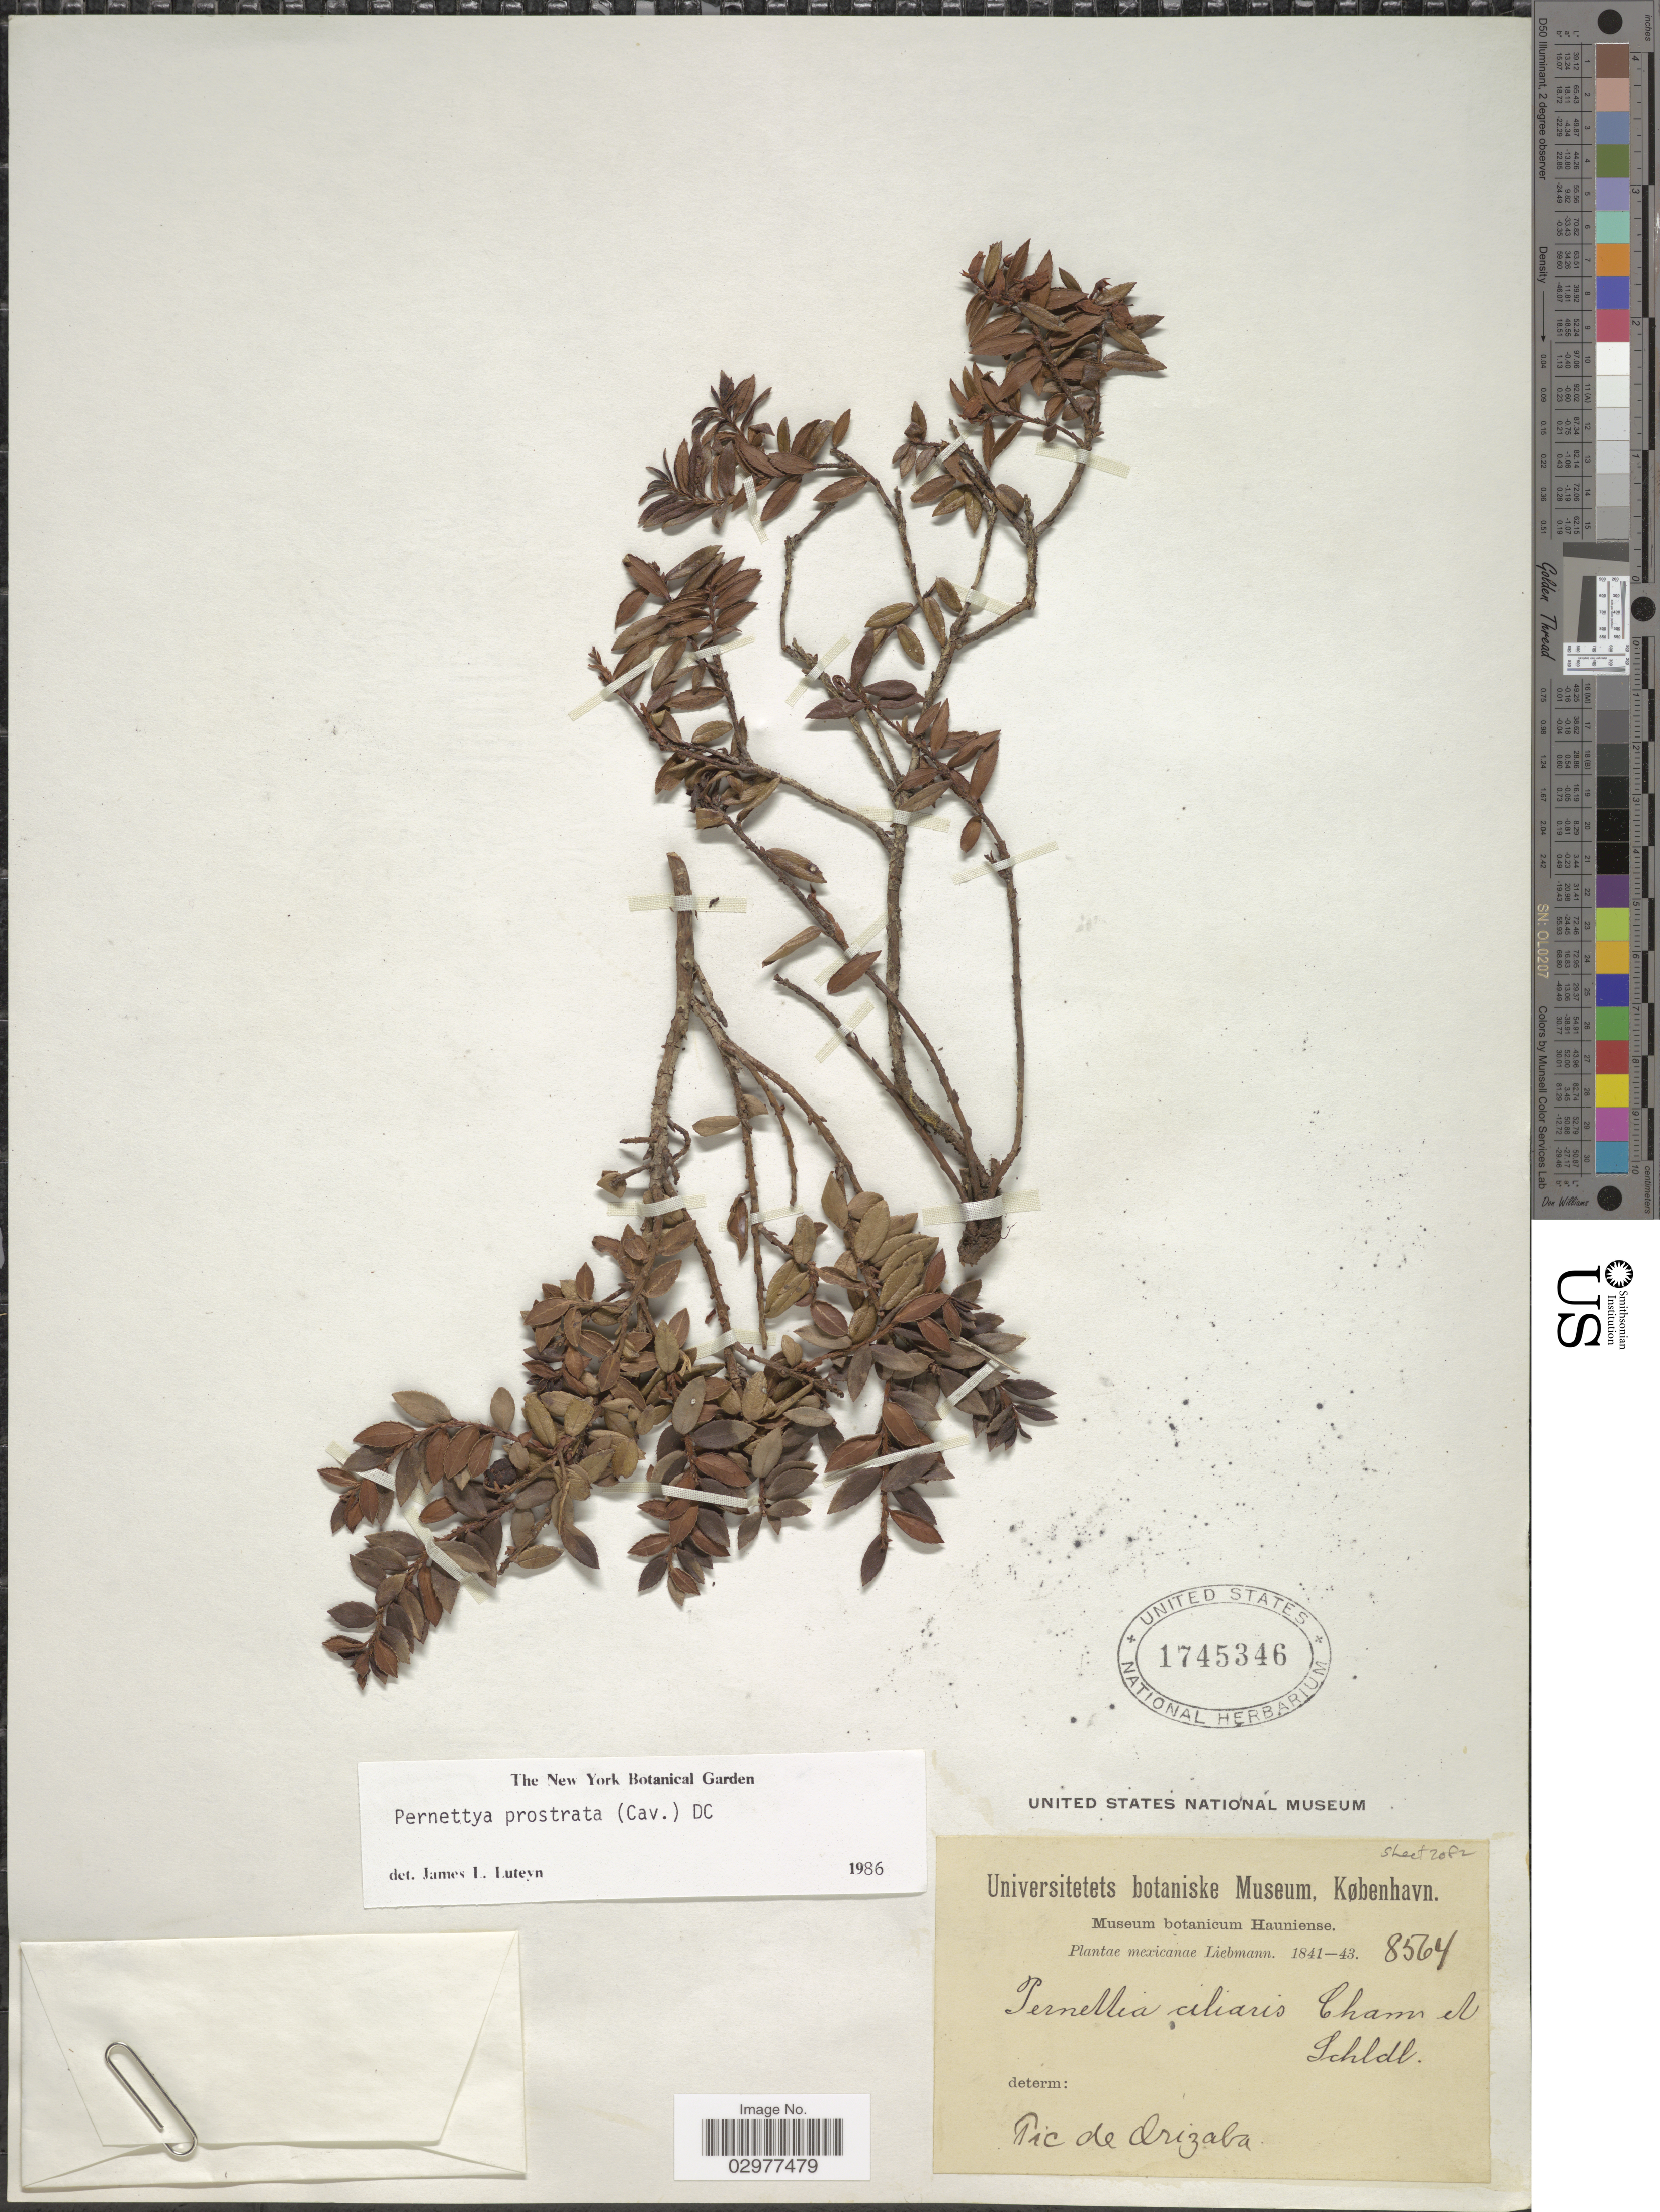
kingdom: Plantae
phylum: Tracheophyta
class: Magnoliopsida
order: Ericales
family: Ericaceae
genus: Pernettya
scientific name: Pernettya prostrata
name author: (Cav.) DC.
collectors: Liebmann, --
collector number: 8564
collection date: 1841/1843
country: Mexico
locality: Pic. de Orizaba.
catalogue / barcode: US 1745346